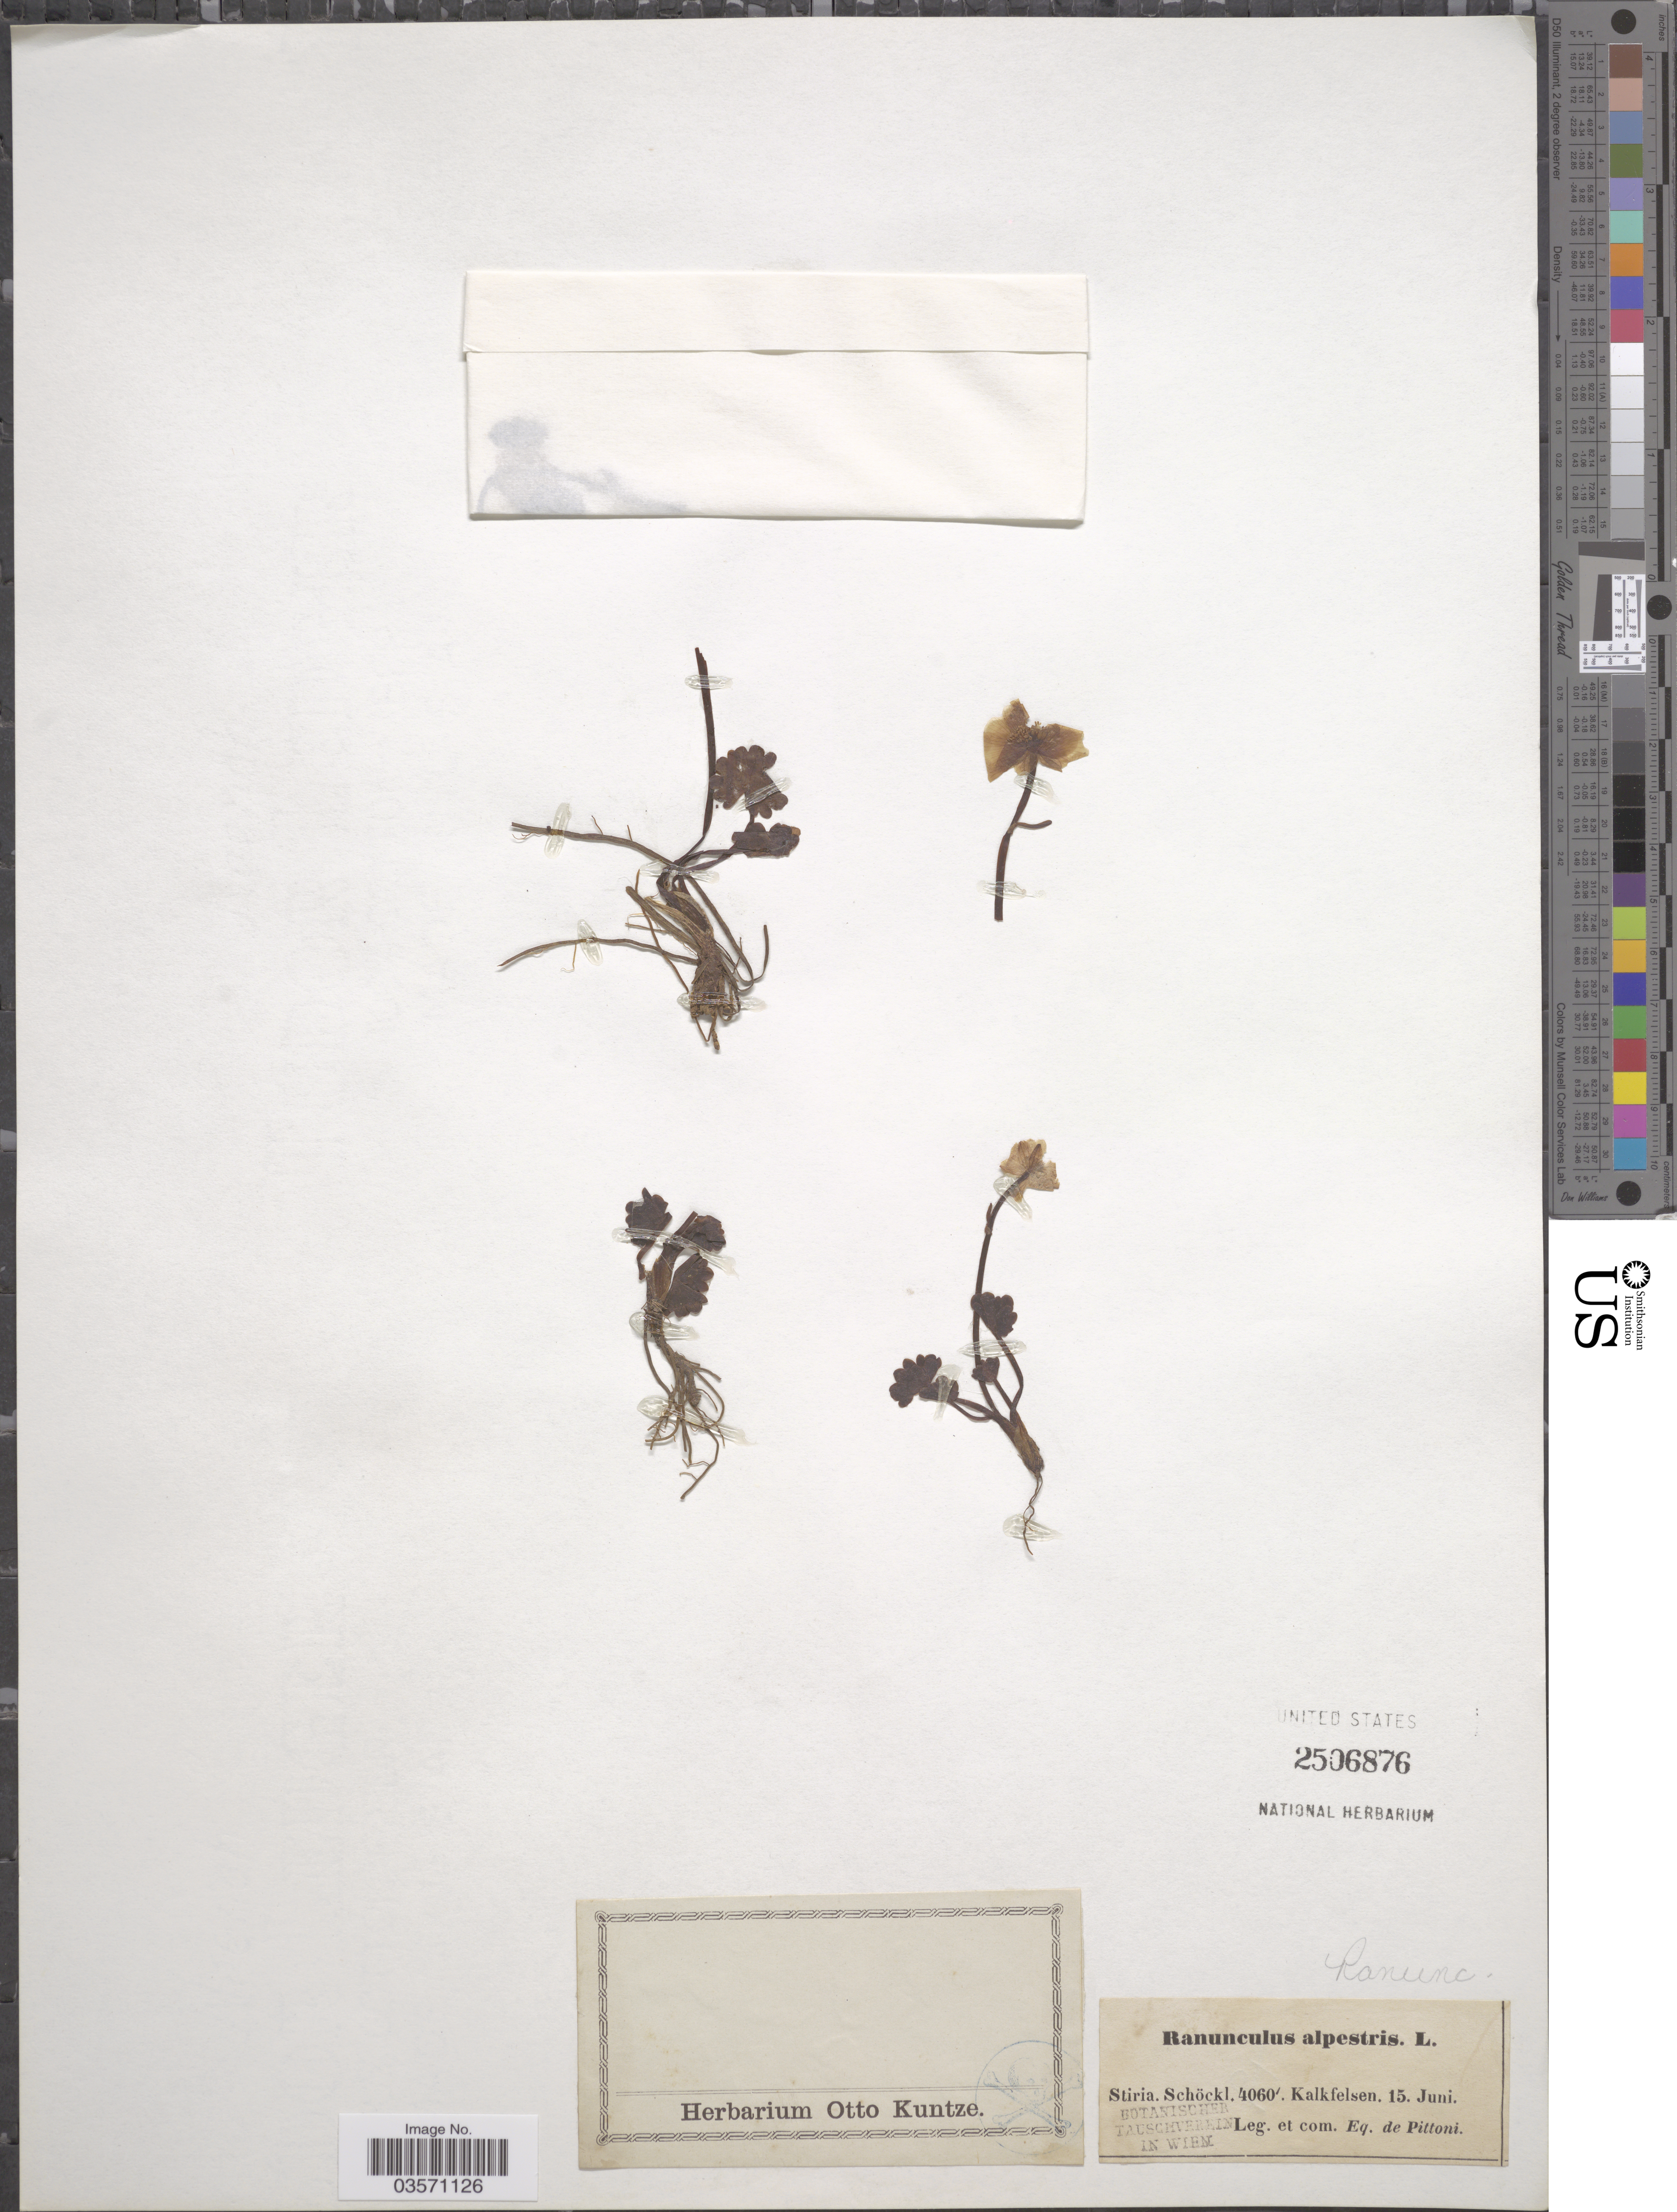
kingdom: Plantae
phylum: Tracheophyta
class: Magnoliopsida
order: Ranunculales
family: Ranunculaceae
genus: Ranunculus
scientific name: Ranunculus alpestris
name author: L.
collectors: Eques de Pïttoni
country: Austria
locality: Stiria. Schöckl. Kalkfelsen.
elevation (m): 1237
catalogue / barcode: US 2506876